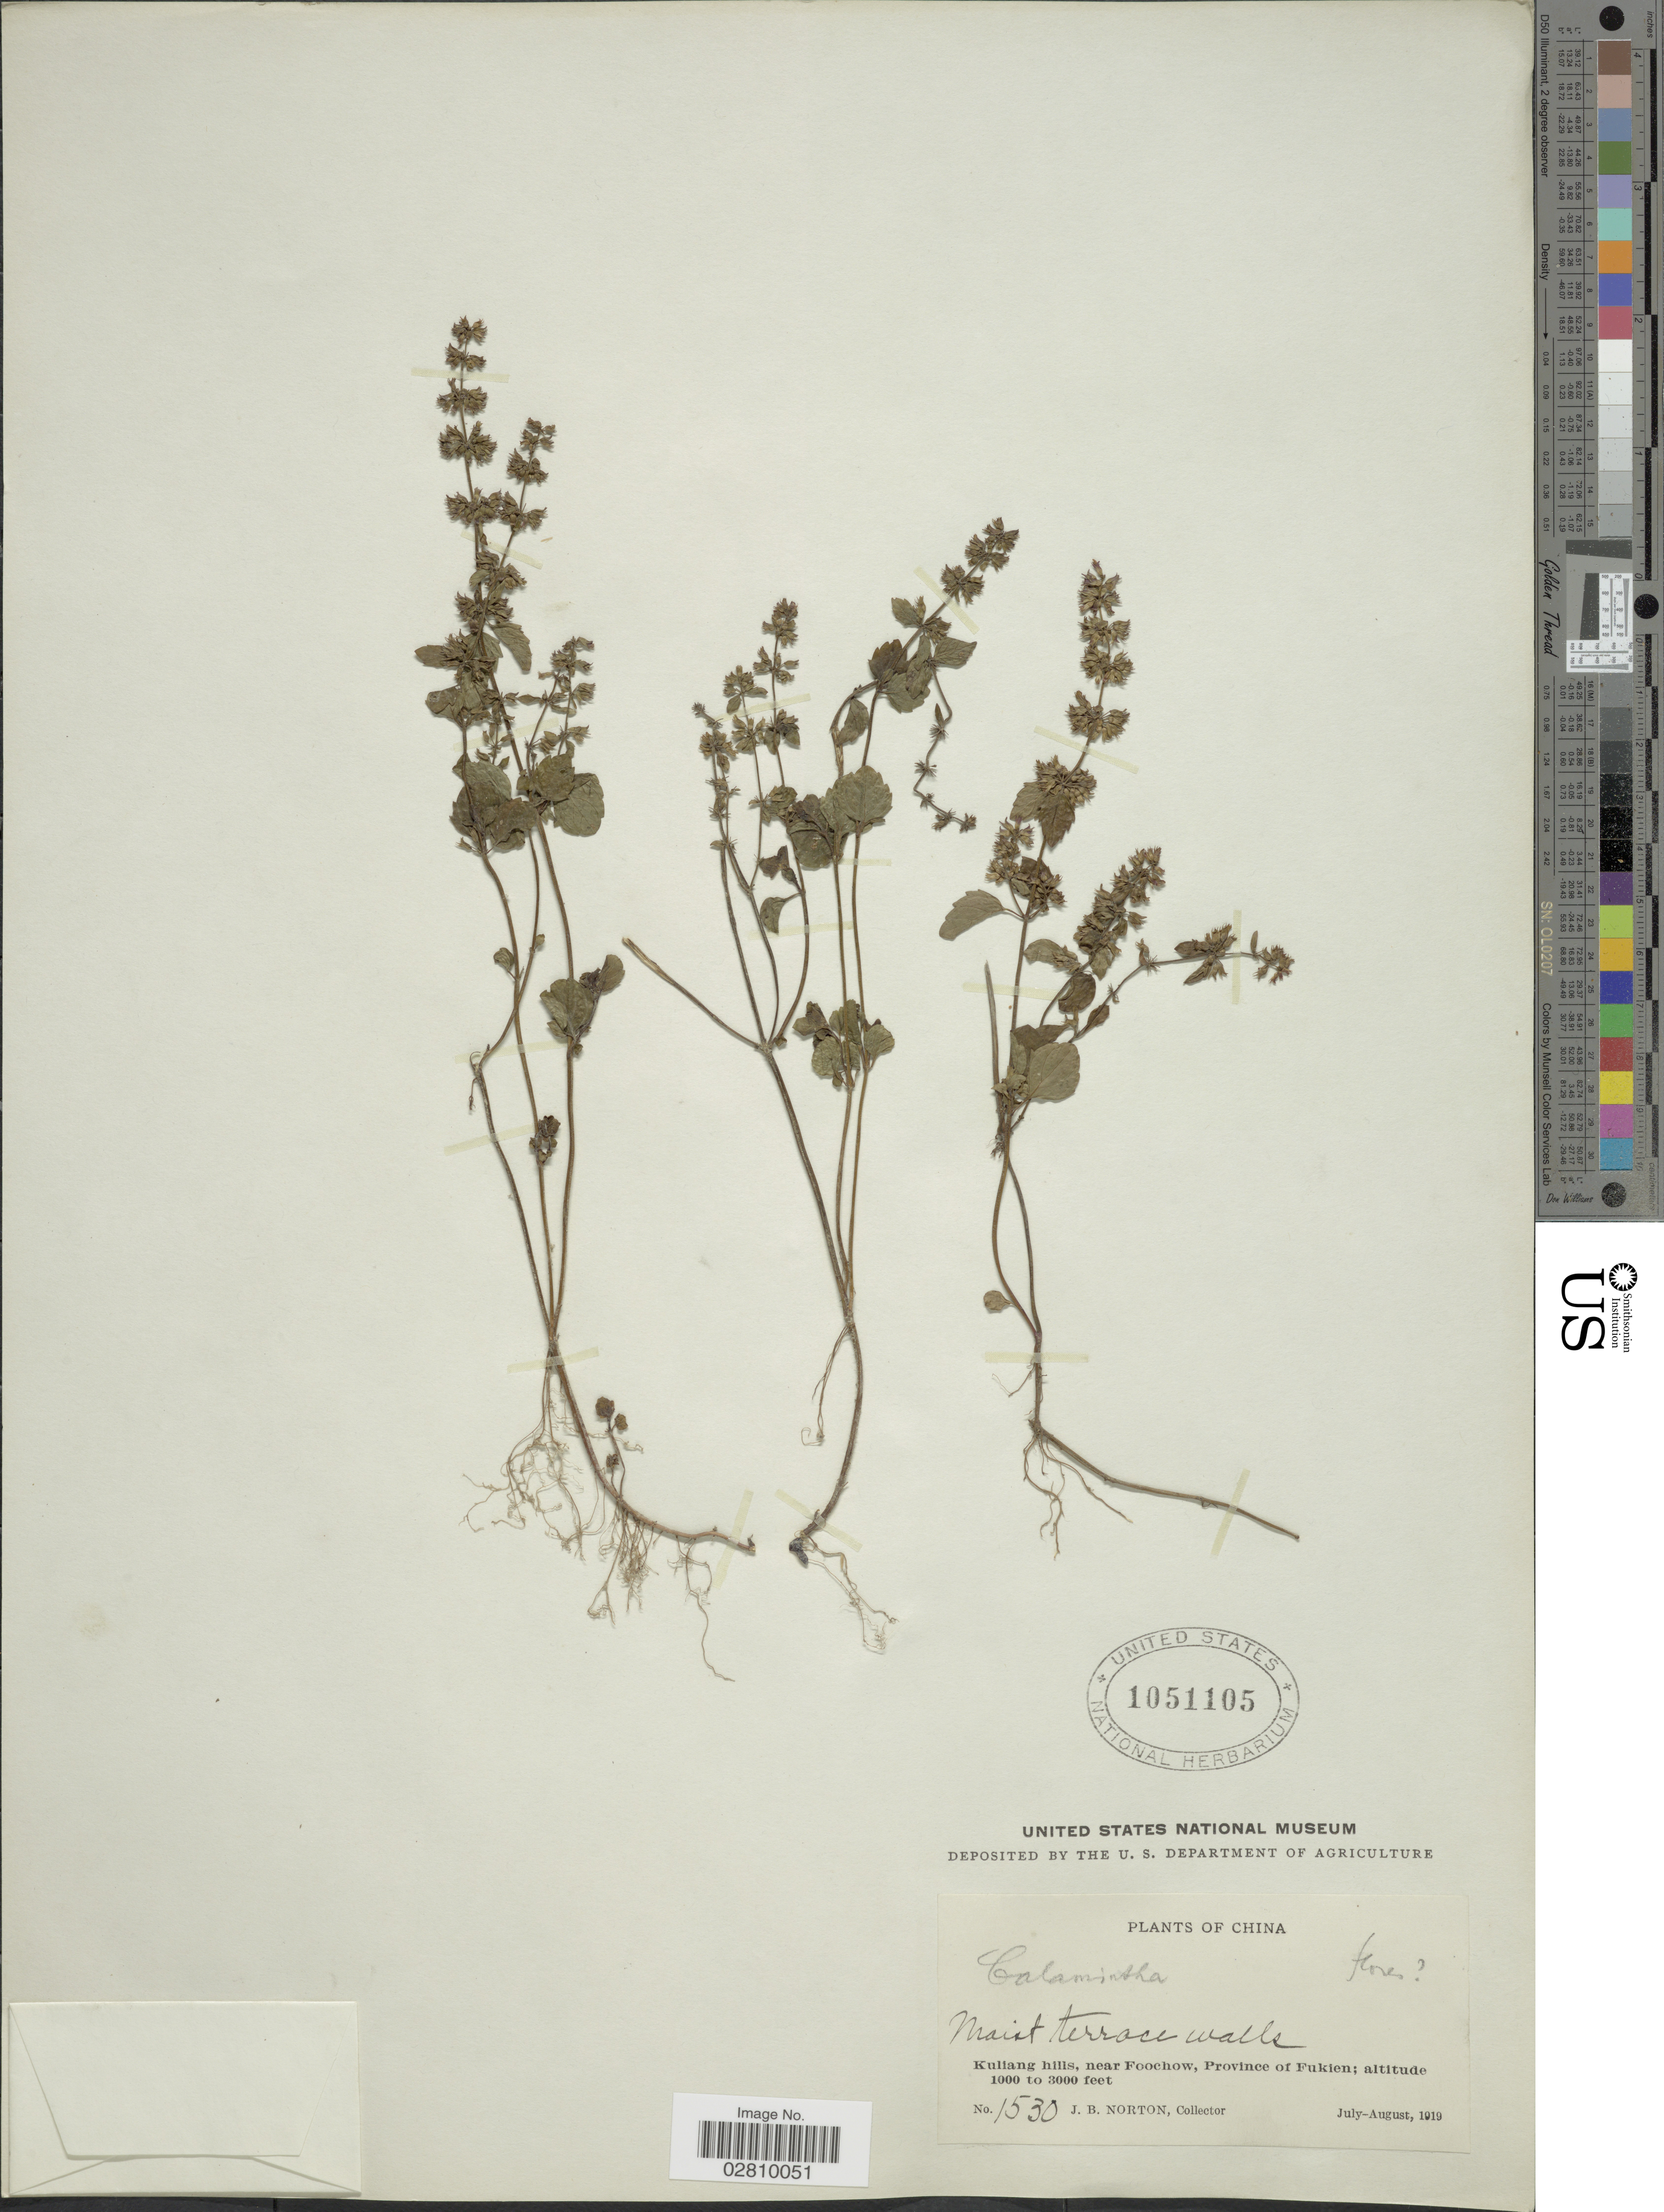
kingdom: Plantae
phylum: Tracheophyta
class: Magnoliopsida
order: Lamiales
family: Lamiaceae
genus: Calamintha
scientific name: Calamintha confinis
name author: Hance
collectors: J. B. Norton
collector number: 1530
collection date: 1919-07/1919-08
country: China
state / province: Fujian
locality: Kuliang hills, near Foochow, Province of Fukien.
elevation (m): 305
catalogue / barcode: US 1051105